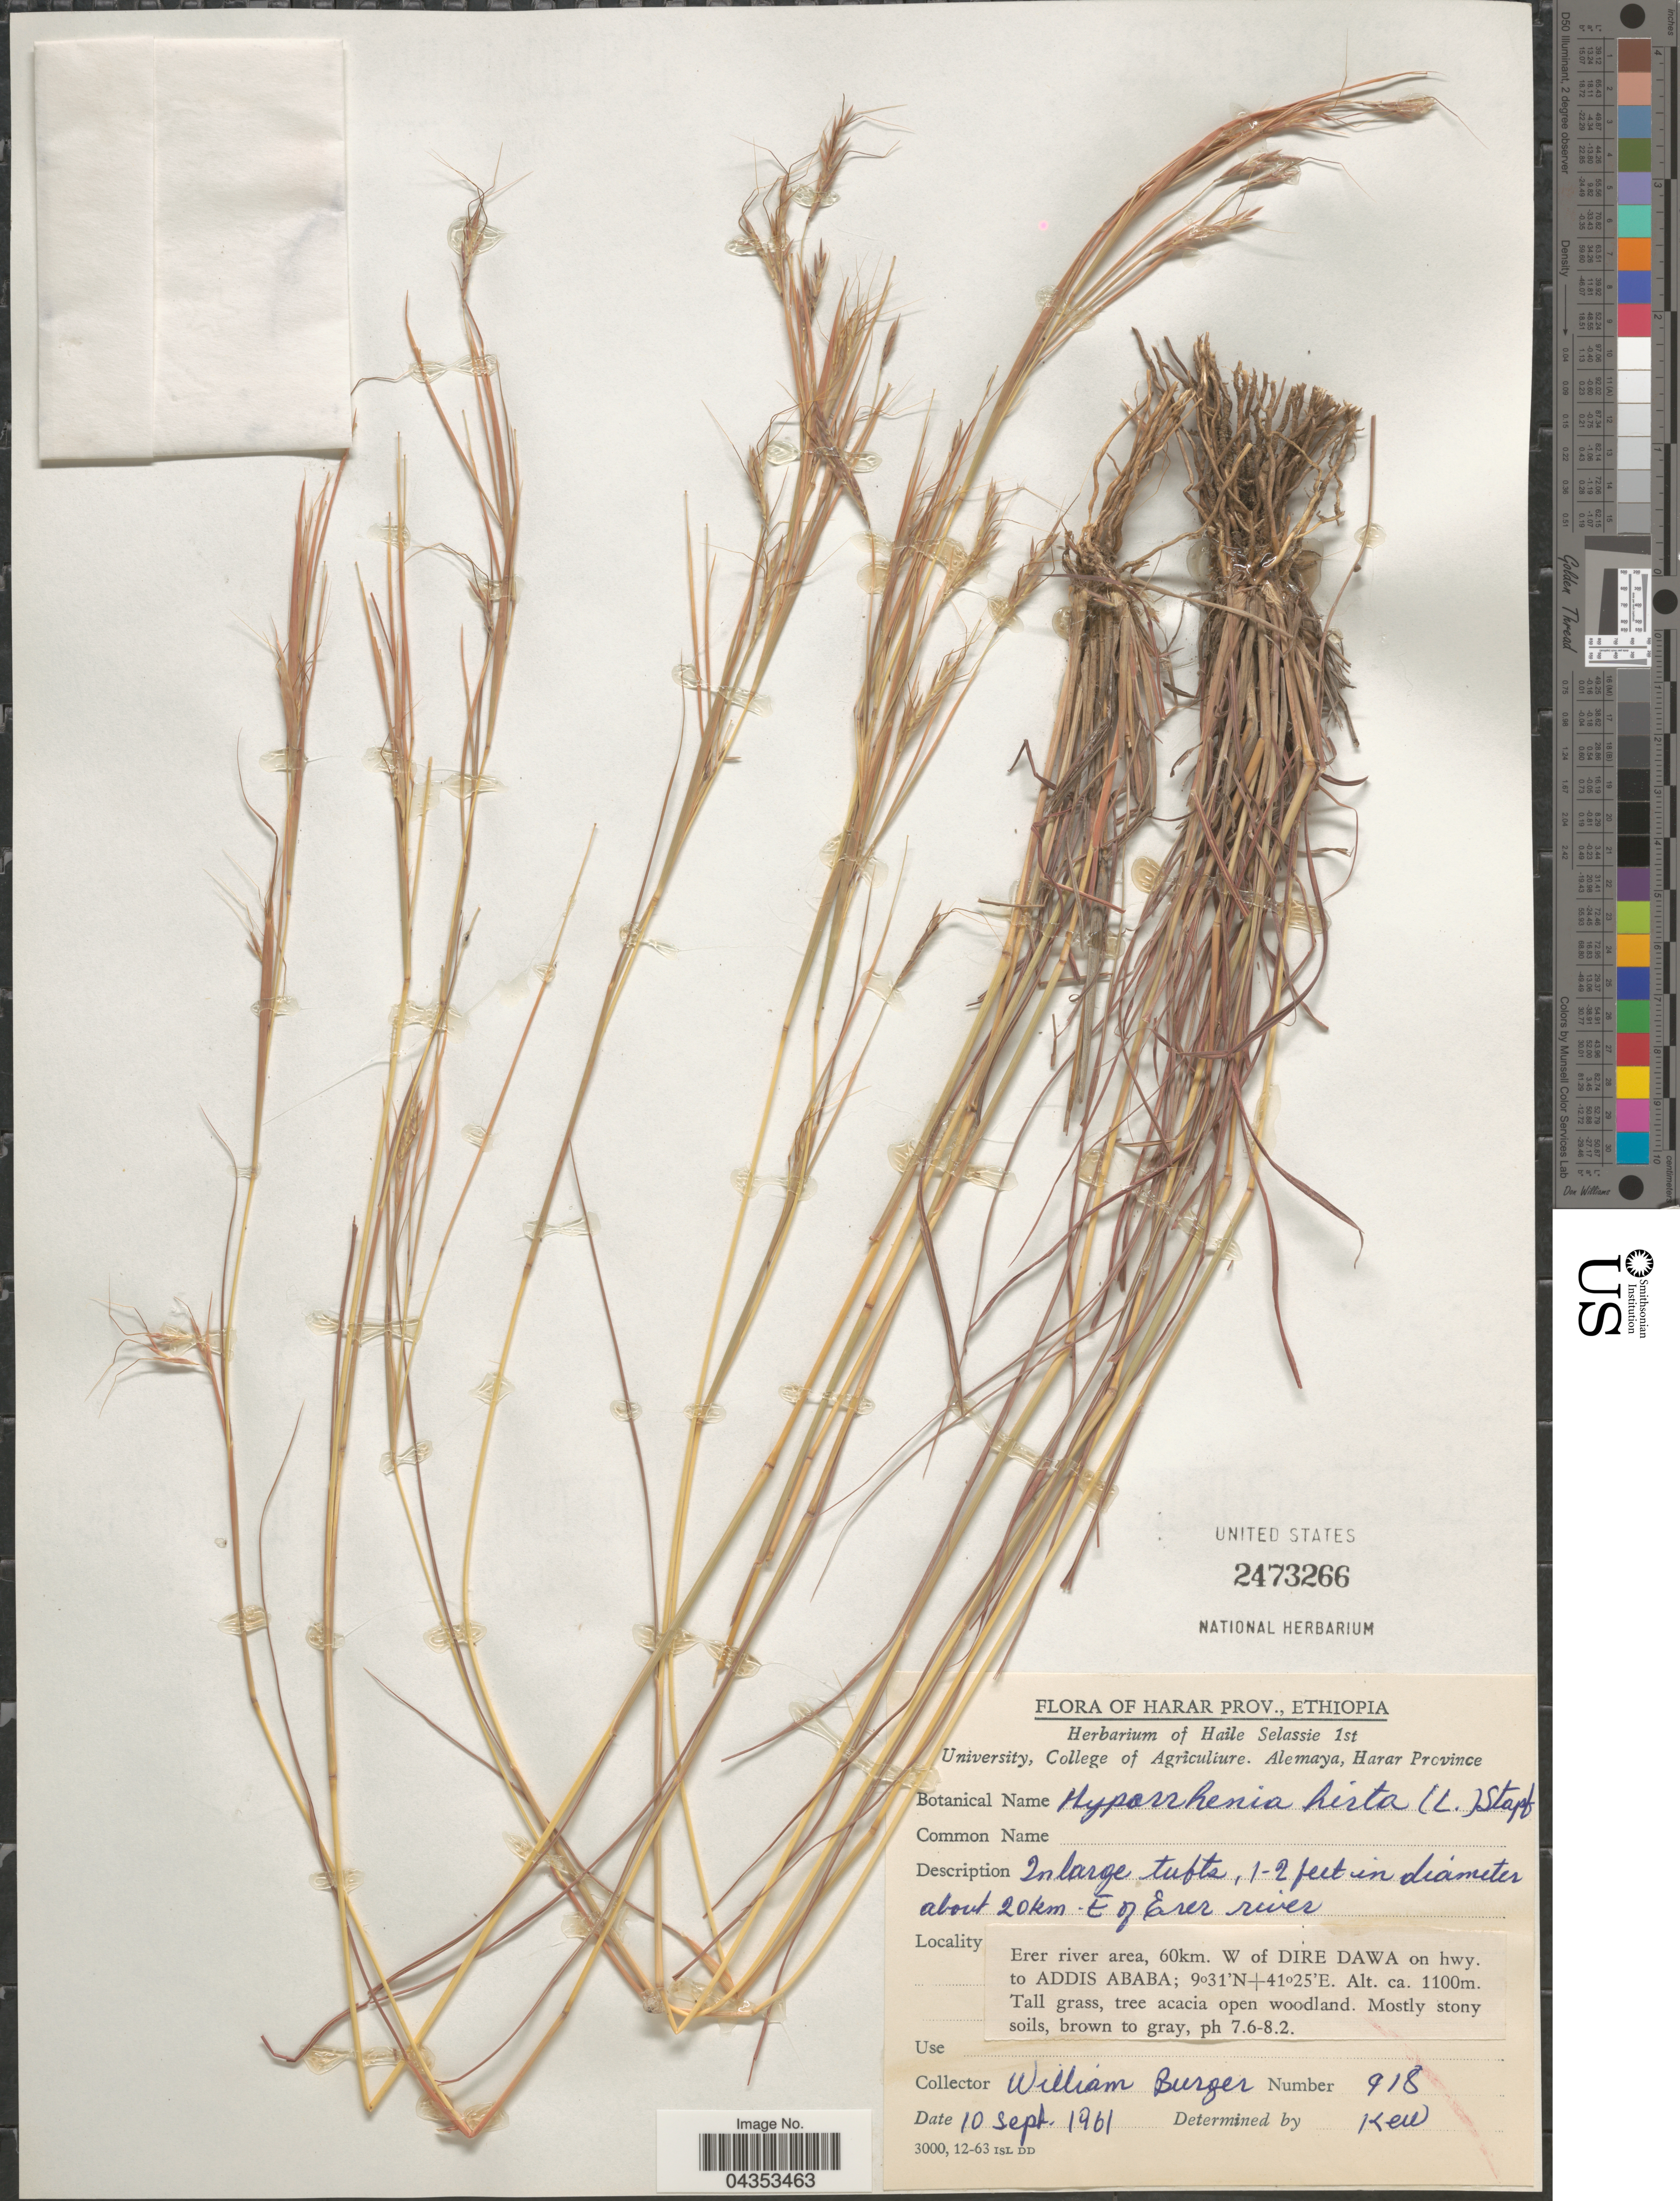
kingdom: Plantae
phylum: Tracheophyta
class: Liliopsida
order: Poales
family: Poaceae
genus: Hyparrhenia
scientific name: Hyparrhenia hirta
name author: (L.) Stapf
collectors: W. Burger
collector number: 918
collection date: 1961-09-10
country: Ethiopia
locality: Harar Prov. About 20 km. E of Erer river. Erer river area, 60km. W of Dire Dawa on hwy. to Addis Ababa.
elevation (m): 1100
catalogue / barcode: US 2473266